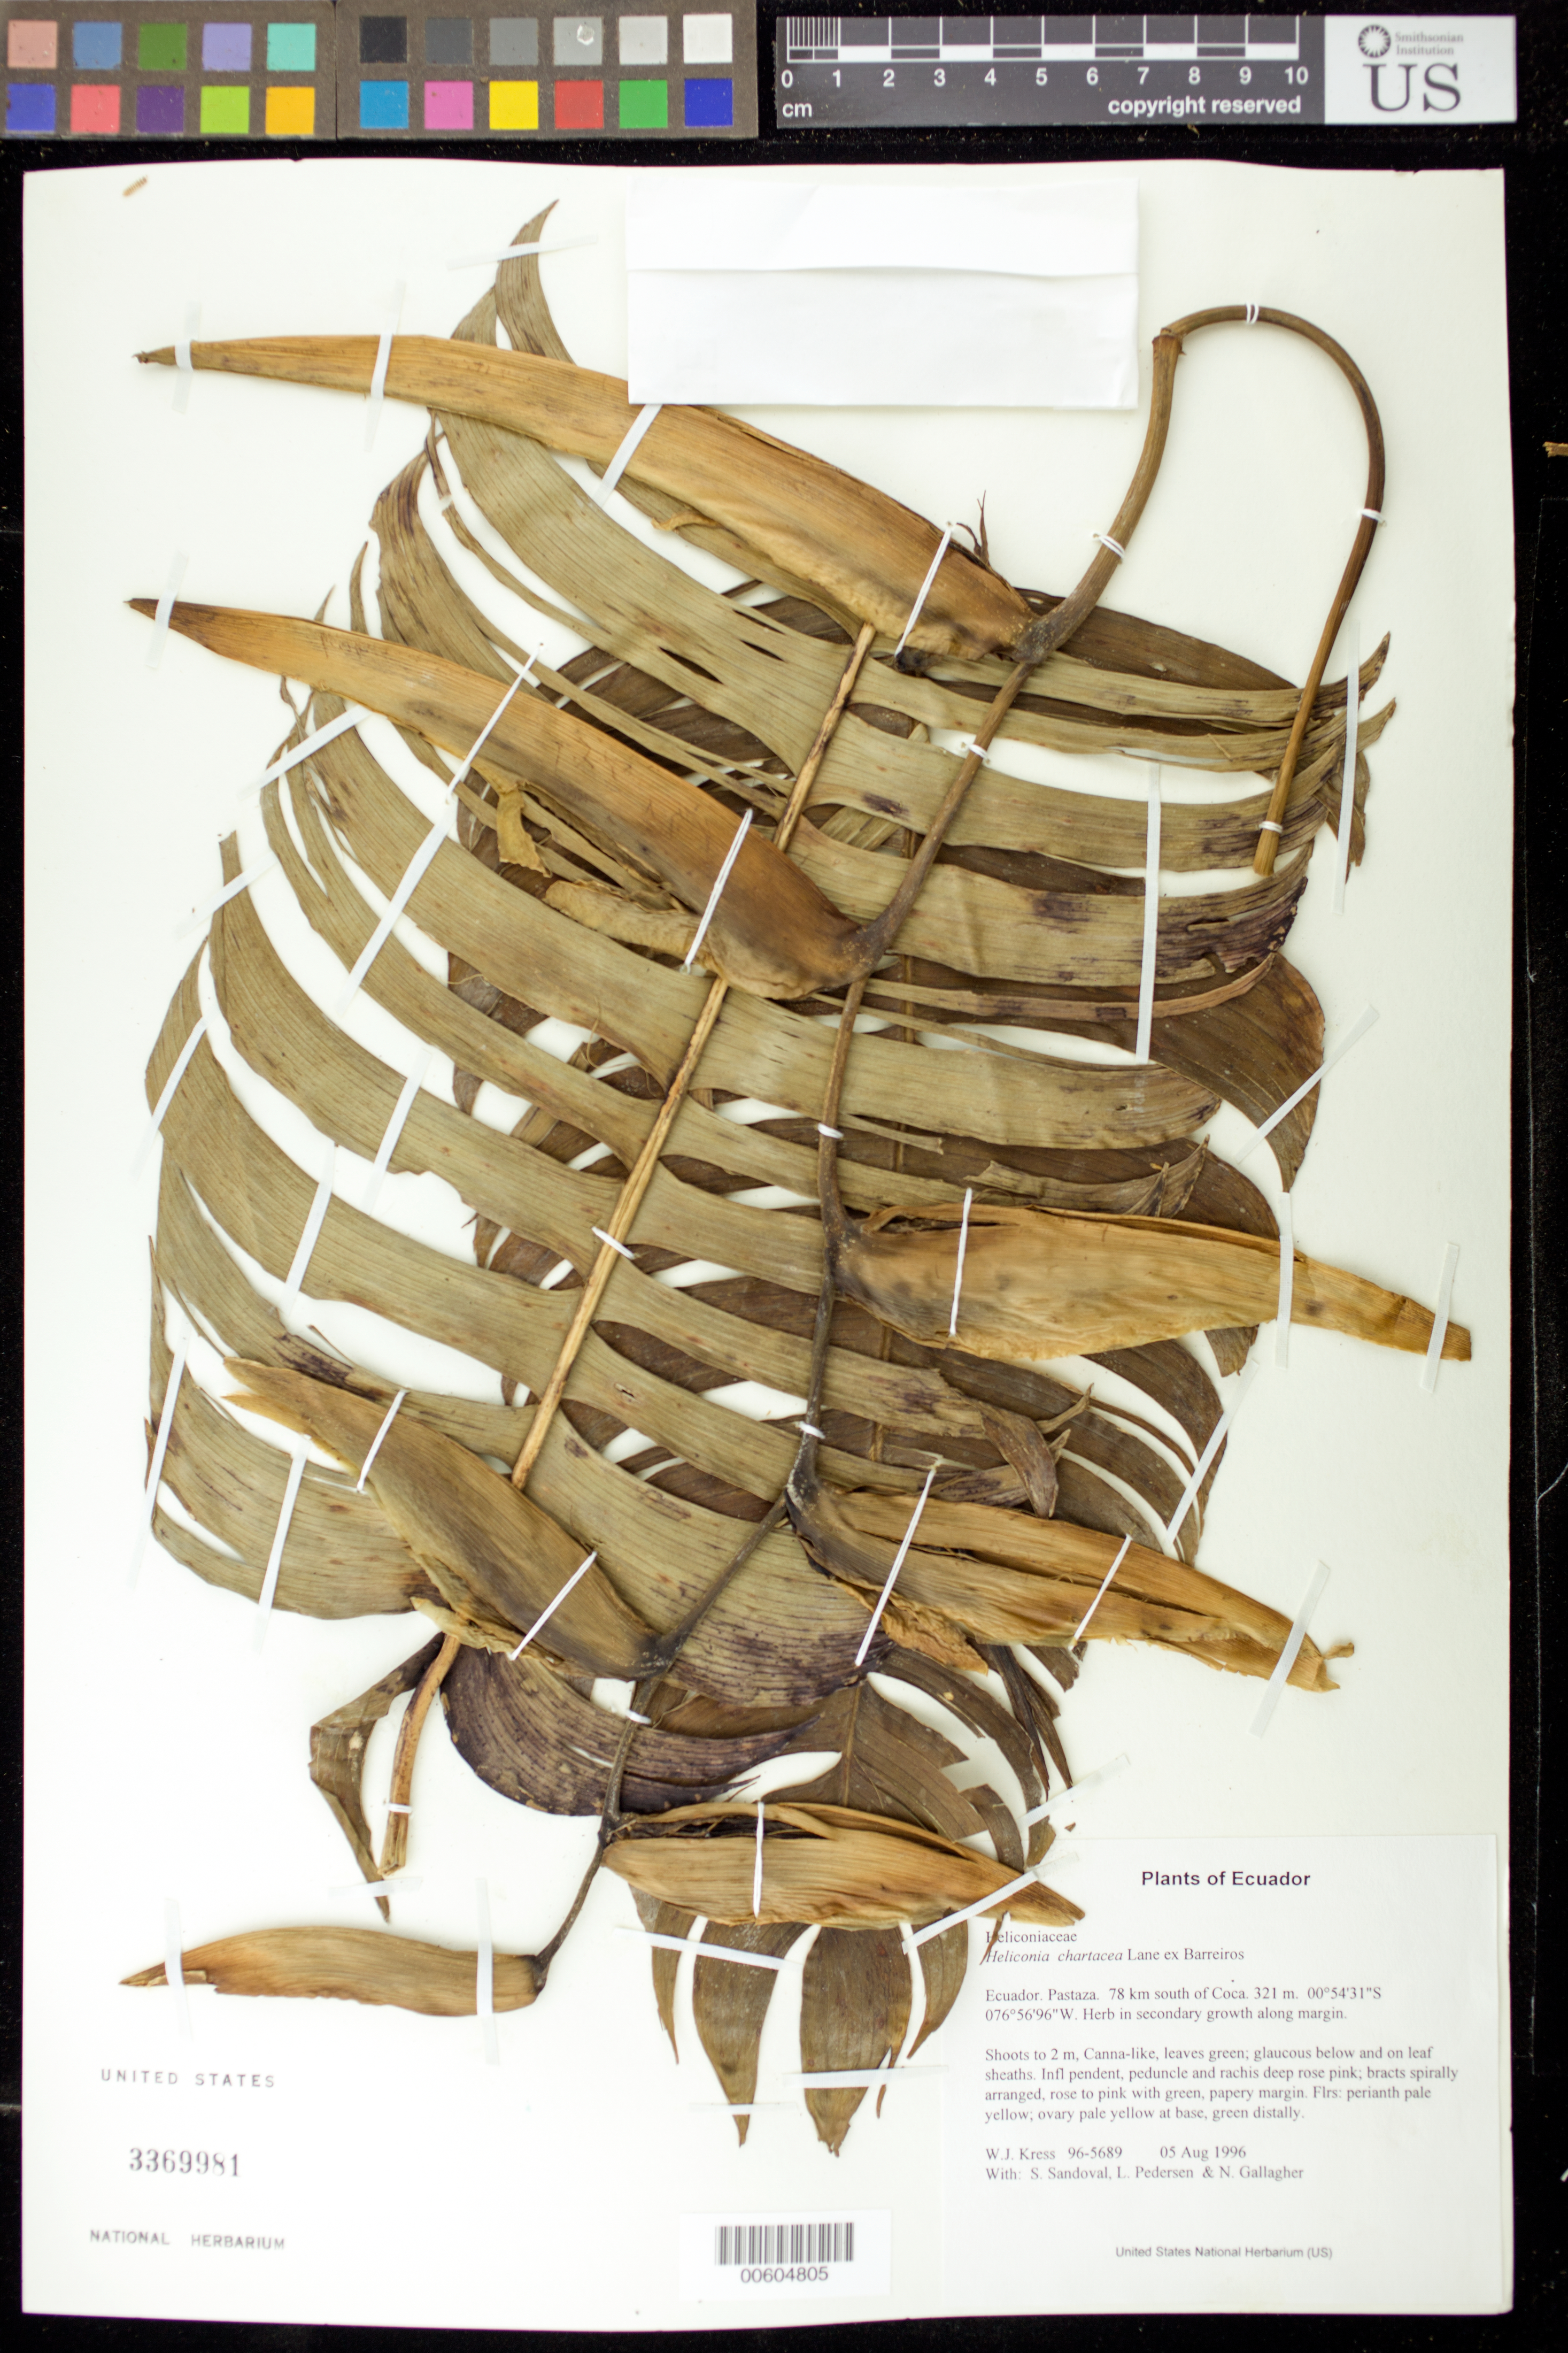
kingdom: Plantae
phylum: Tracheophyta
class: Liliopsida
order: Zingiberales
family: Heliconiaceae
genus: Heliconia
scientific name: Heliconia chartacea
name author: Lane ex Barreiros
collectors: W. J. Kress, S. Sandoval, L. Pedersen & N. L. Gallagher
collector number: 96-5689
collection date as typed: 05 Aug 1996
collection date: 1996-08-05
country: Ecuador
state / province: Pastaza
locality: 78 km south of Coca.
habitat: Herb in secondary growth along margin.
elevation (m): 321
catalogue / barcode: US 3369981